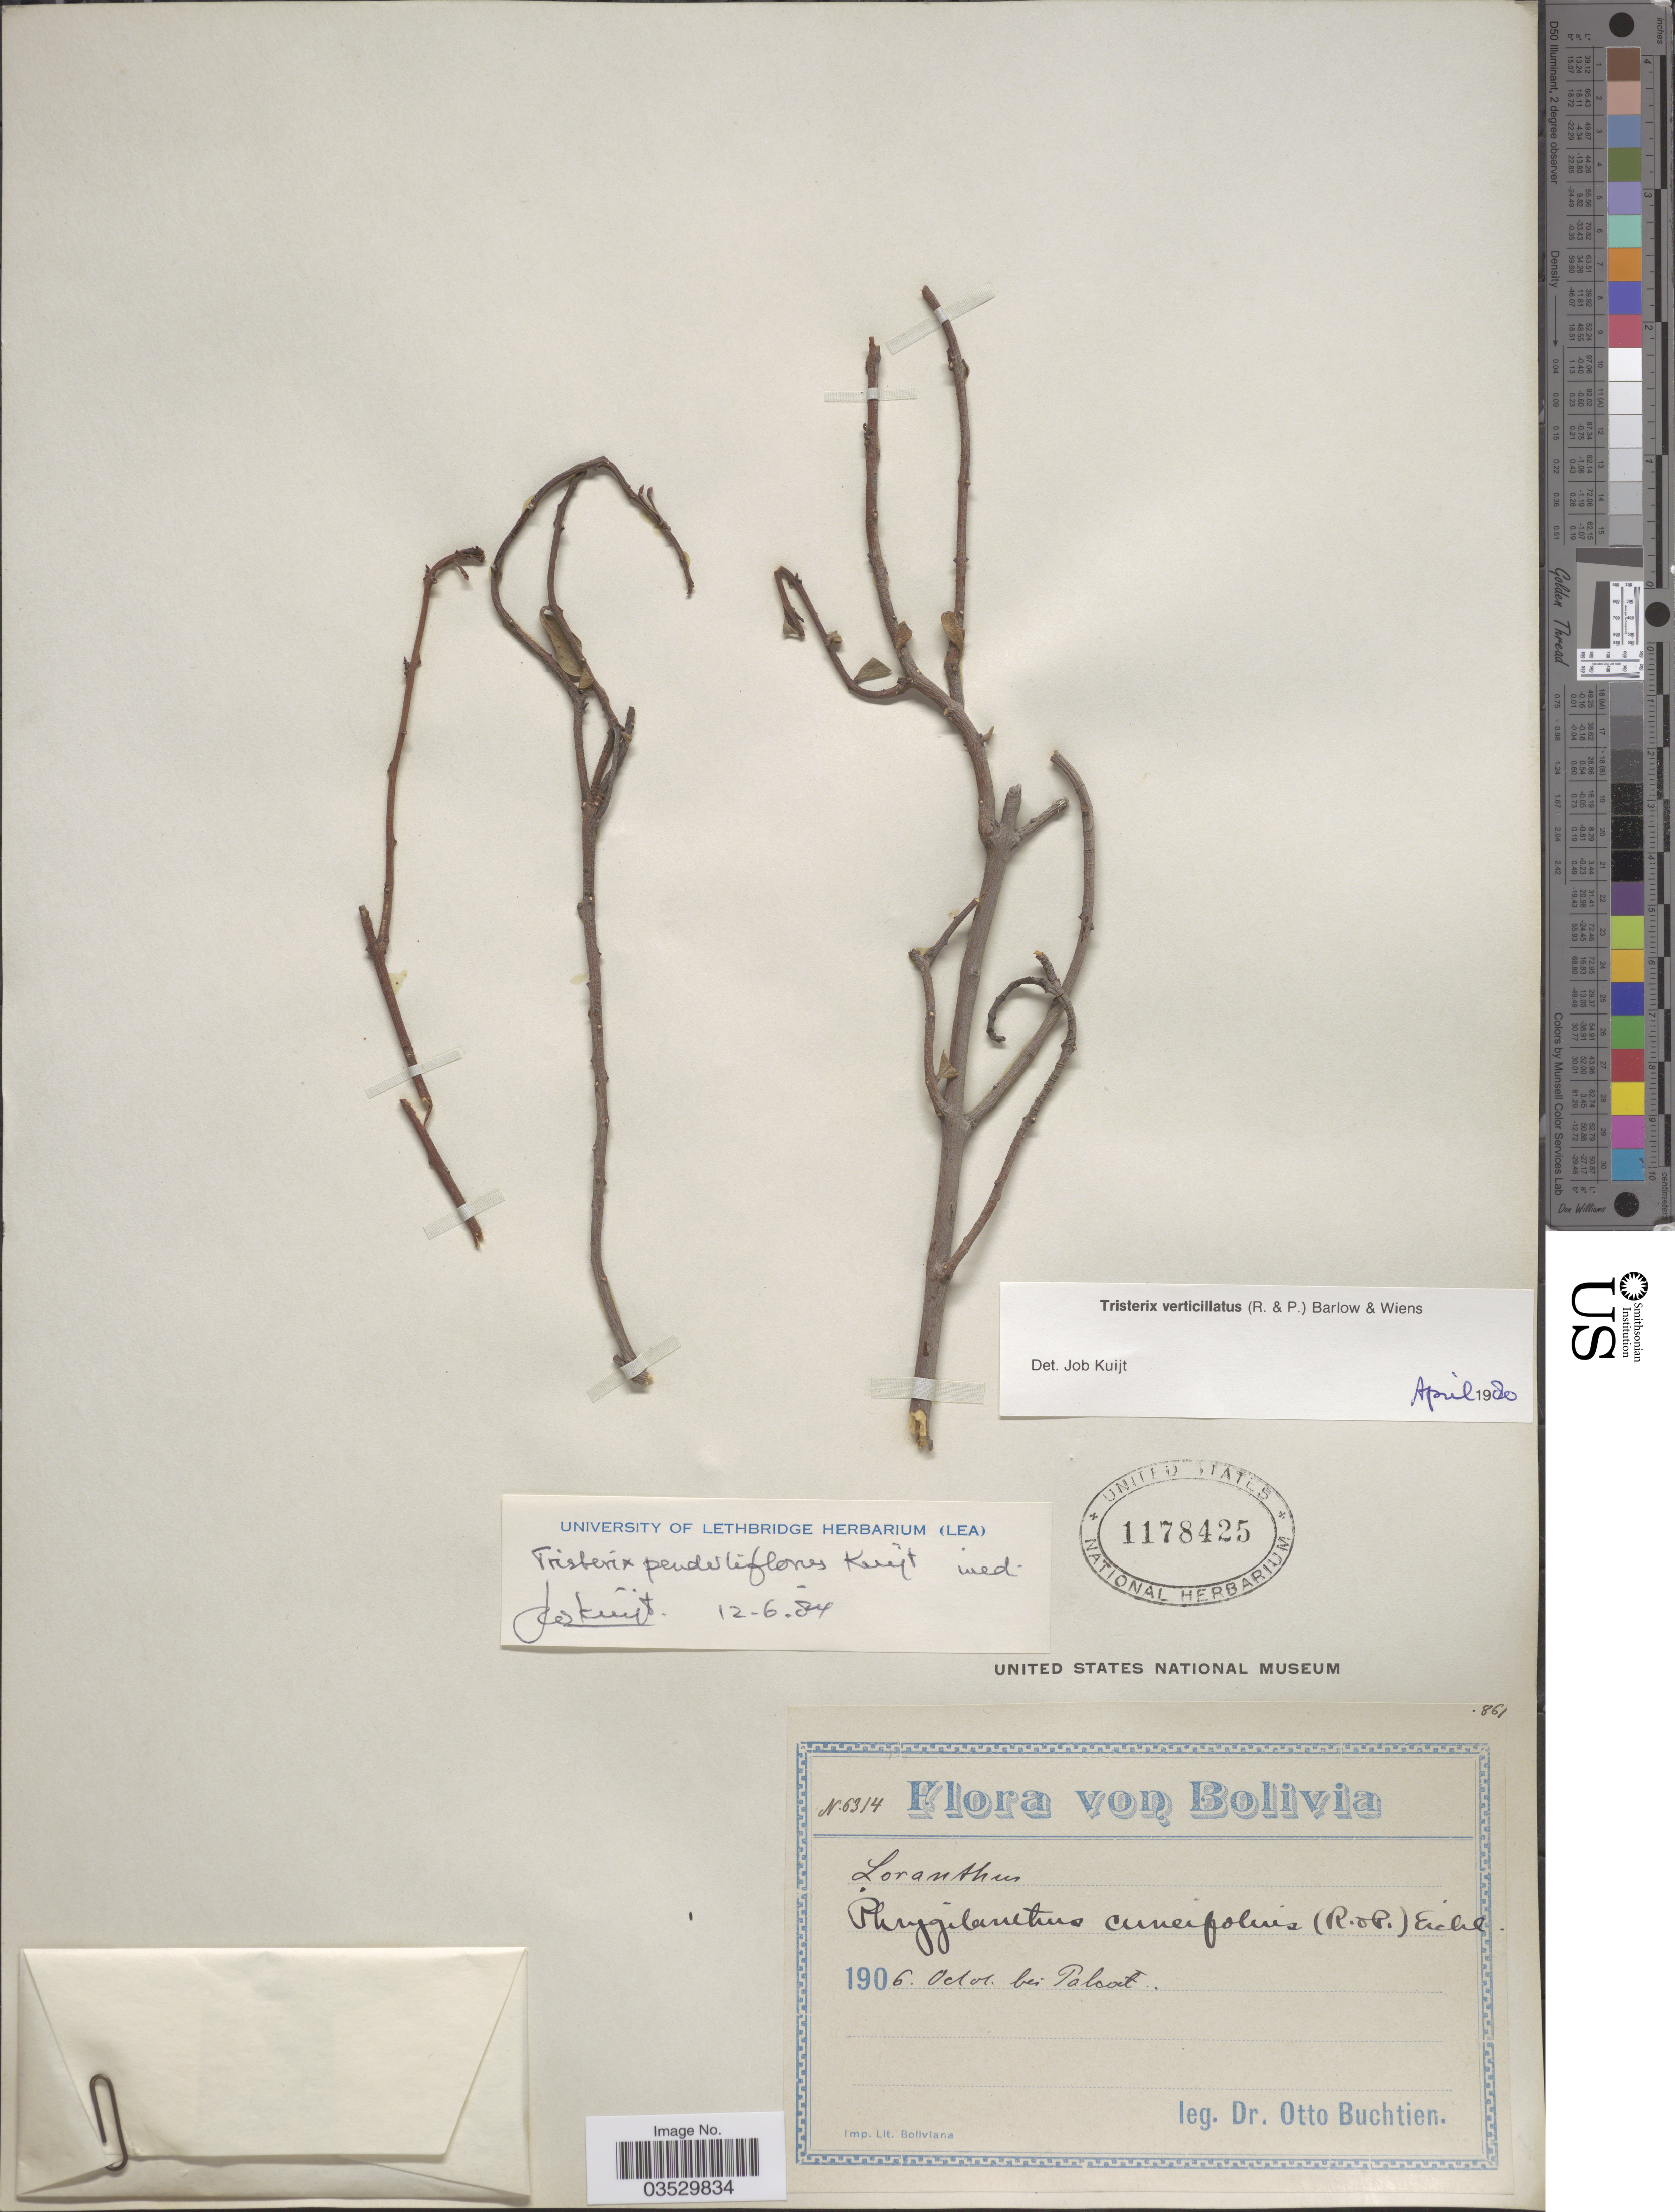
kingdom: Plantae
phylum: Tracheophyta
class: Magnoliopsida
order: Santalales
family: Loranthaceae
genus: Tristerix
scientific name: Tristerix penduliflorus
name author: Kuijt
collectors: O. Buchtien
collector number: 6314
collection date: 1906-10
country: Bolivia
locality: Palca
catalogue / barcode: US 1178425